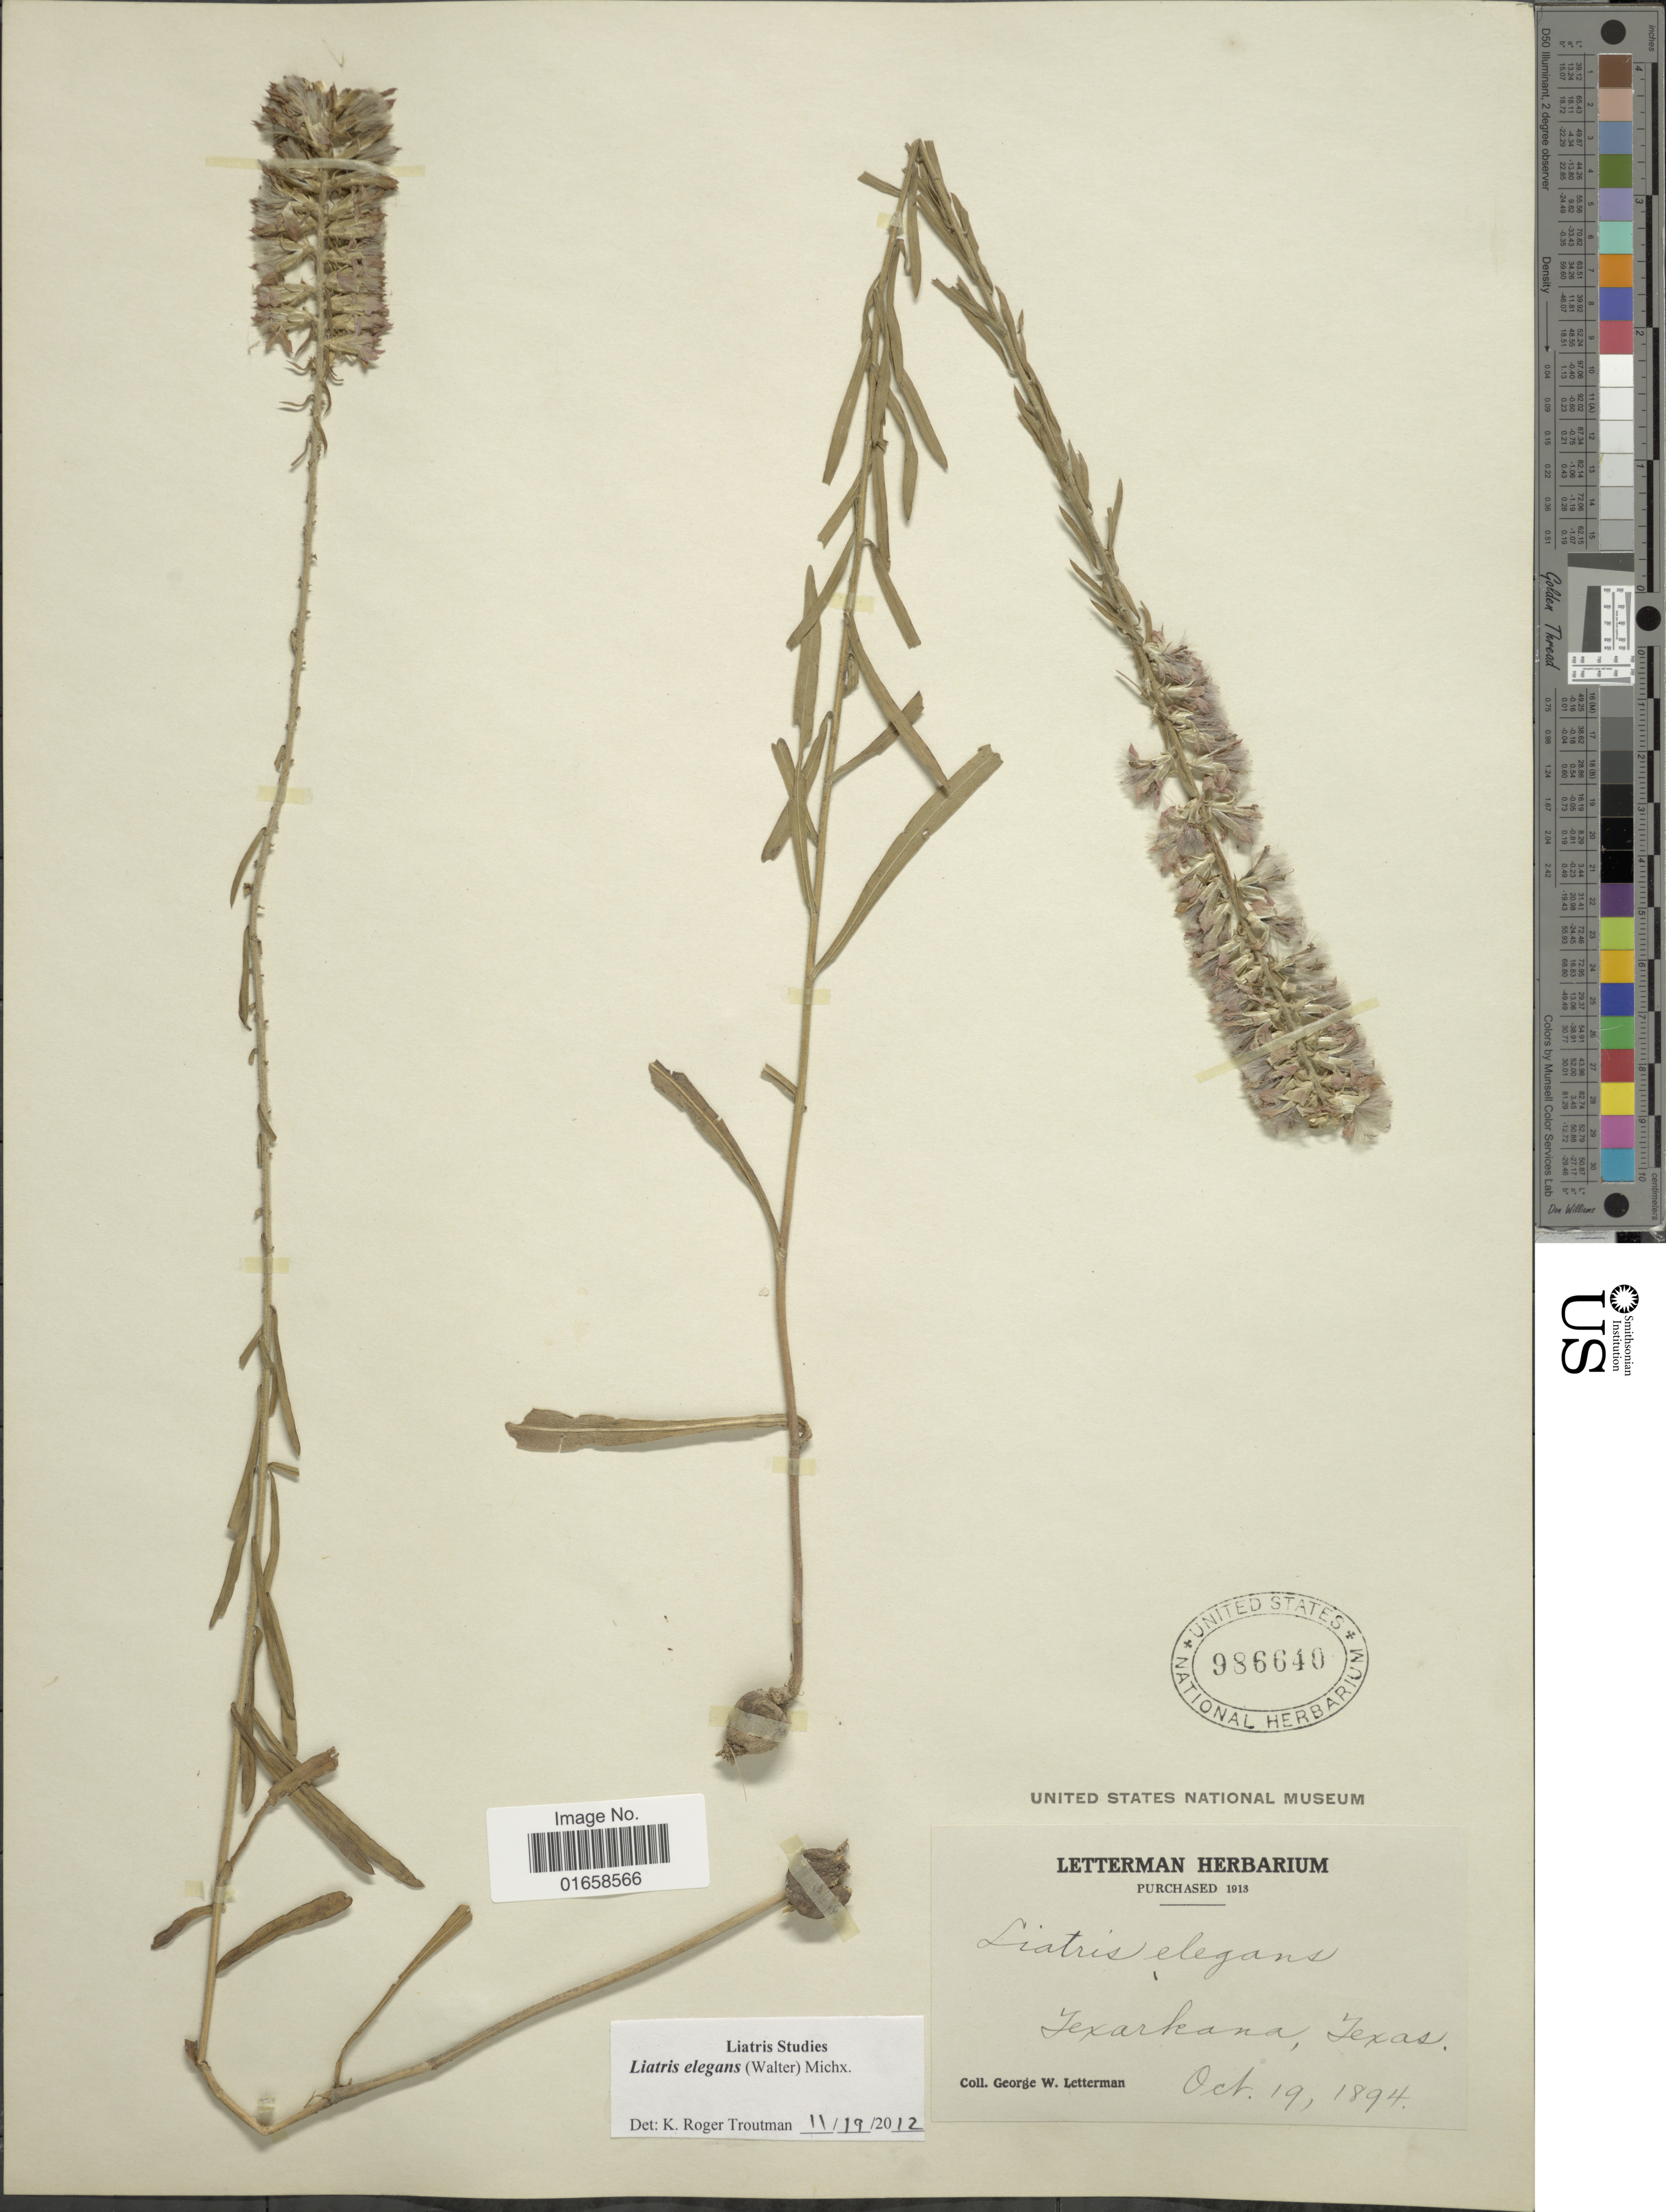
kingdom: Plantae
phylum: Tracheophyta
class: Magnoliopsida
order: Asterales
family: Asteraceae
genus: Liatris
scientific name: Liatris elegans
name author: (Walter) Michx.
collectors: G. W. Letterman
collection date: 1894-10-19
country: United States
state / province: Texas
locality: Texarkana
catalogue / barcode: US 986640